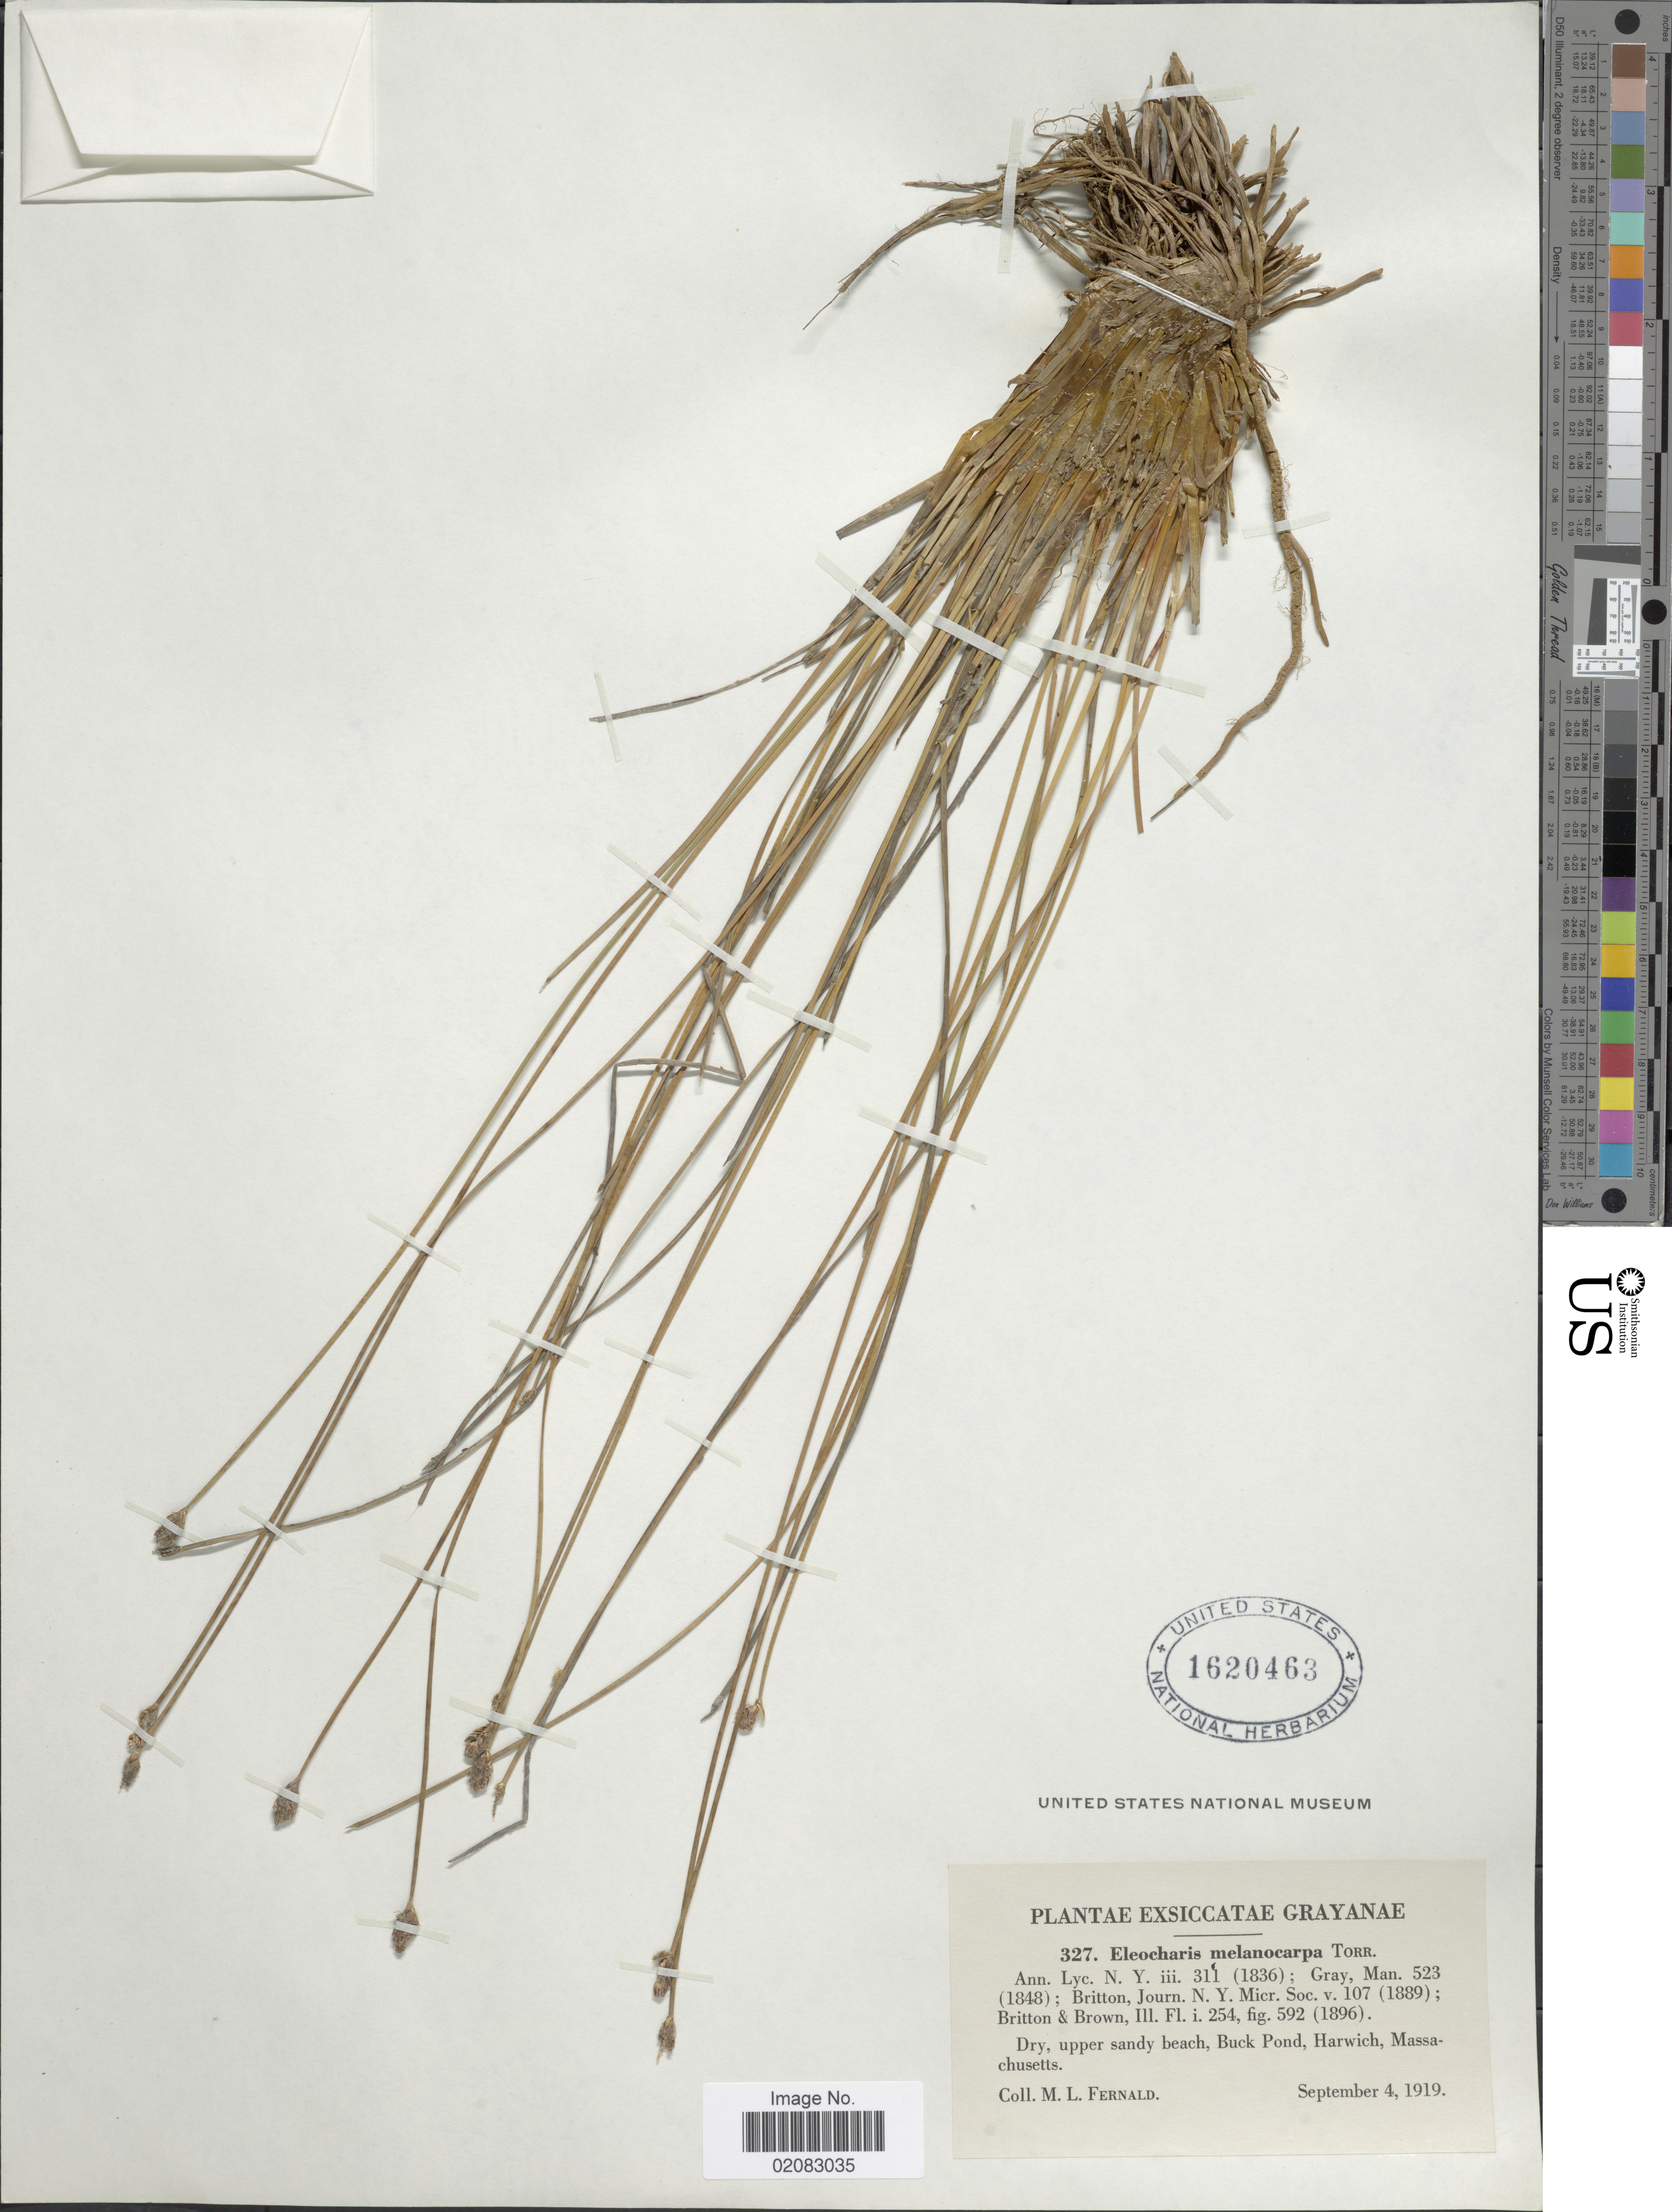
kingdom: Plantae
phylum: Tracheophyta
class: Liliopsida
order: Poales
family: Cyperaceae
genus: Eleocharis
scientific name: Eleocharis melanocarpa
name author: Torr.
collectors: M. L. Fernald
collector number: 327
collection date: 1919-09-04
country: United States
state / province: Massachusetts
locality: Dry, upper sandy beach, Buck Pond, Harwich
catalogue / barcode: US 1620463